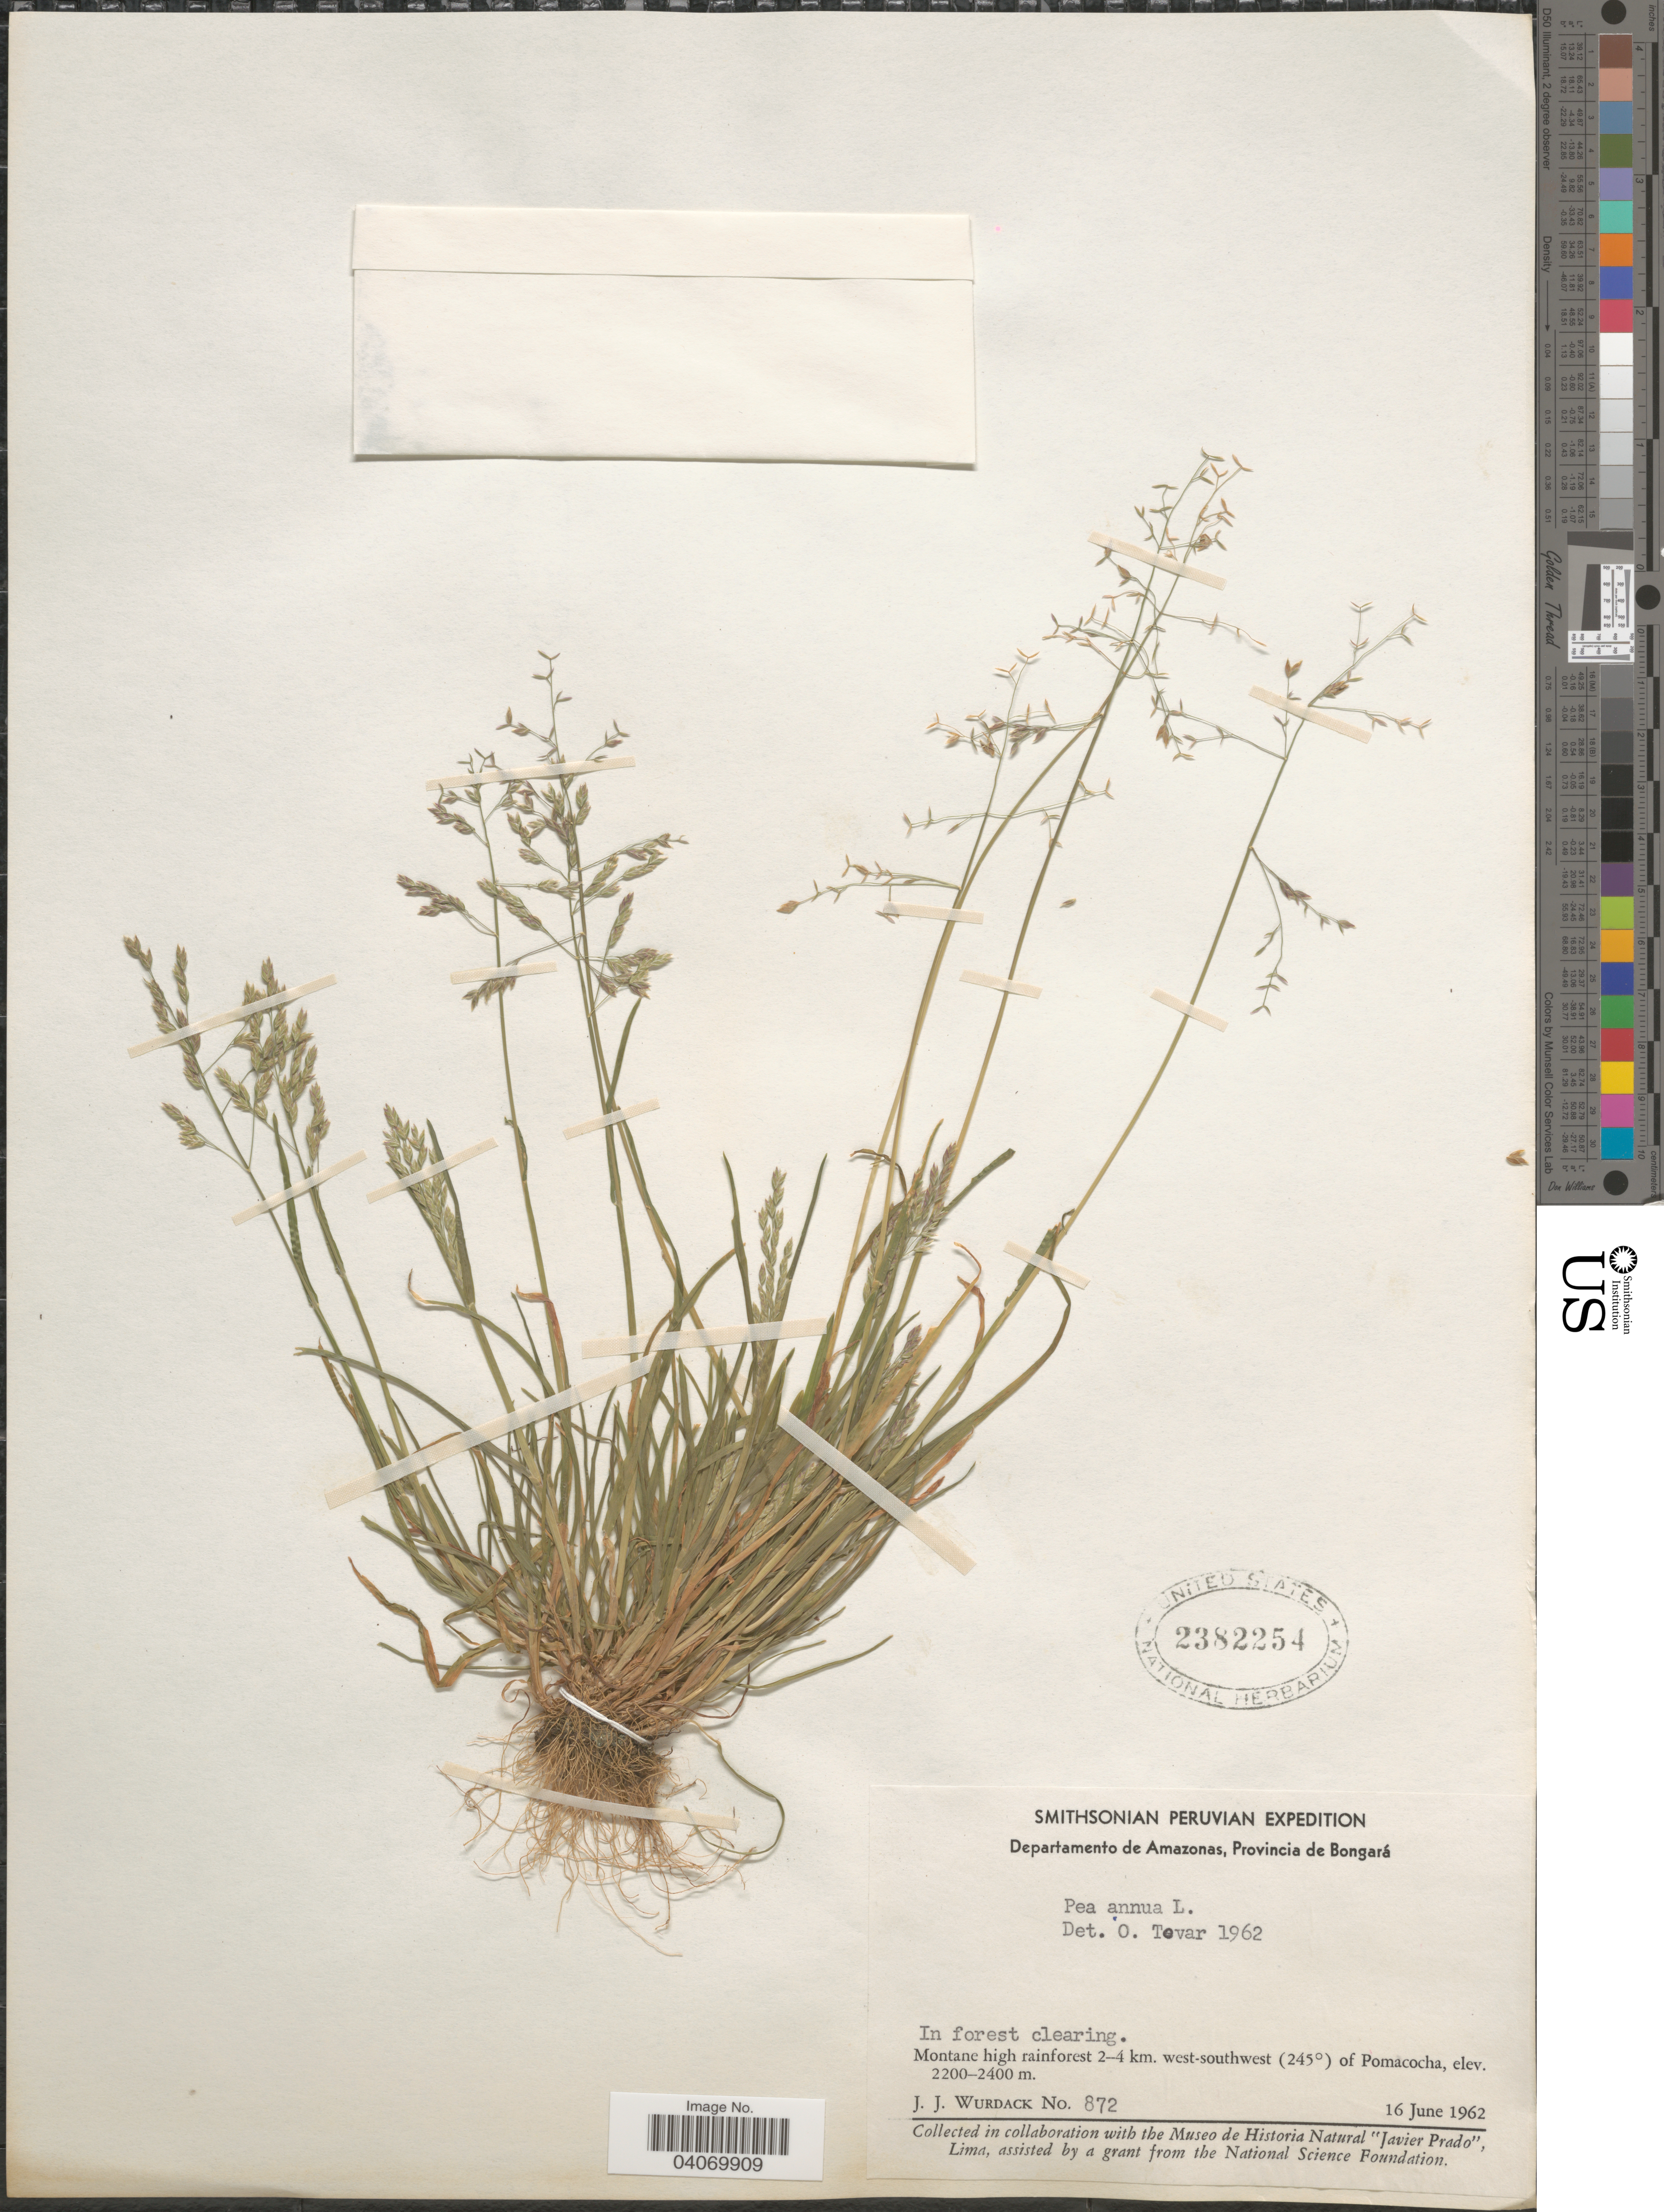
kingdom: Plantae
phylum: Tracheophyta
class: Liliopsida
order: Poales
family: Poaceae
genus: Poa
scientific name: Poa annua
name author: L.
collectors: J. J. Wurdack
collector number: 872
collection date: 1962-06-16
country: Peru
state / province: Amazonas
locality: Smithsonian Peruvian Expedition. Departamento de Amazonas, Provincia de Bongará. Montane high rainforest 2-4 km. west-southwest of Pomacocha.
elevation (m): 2200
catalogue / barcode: US 2382254